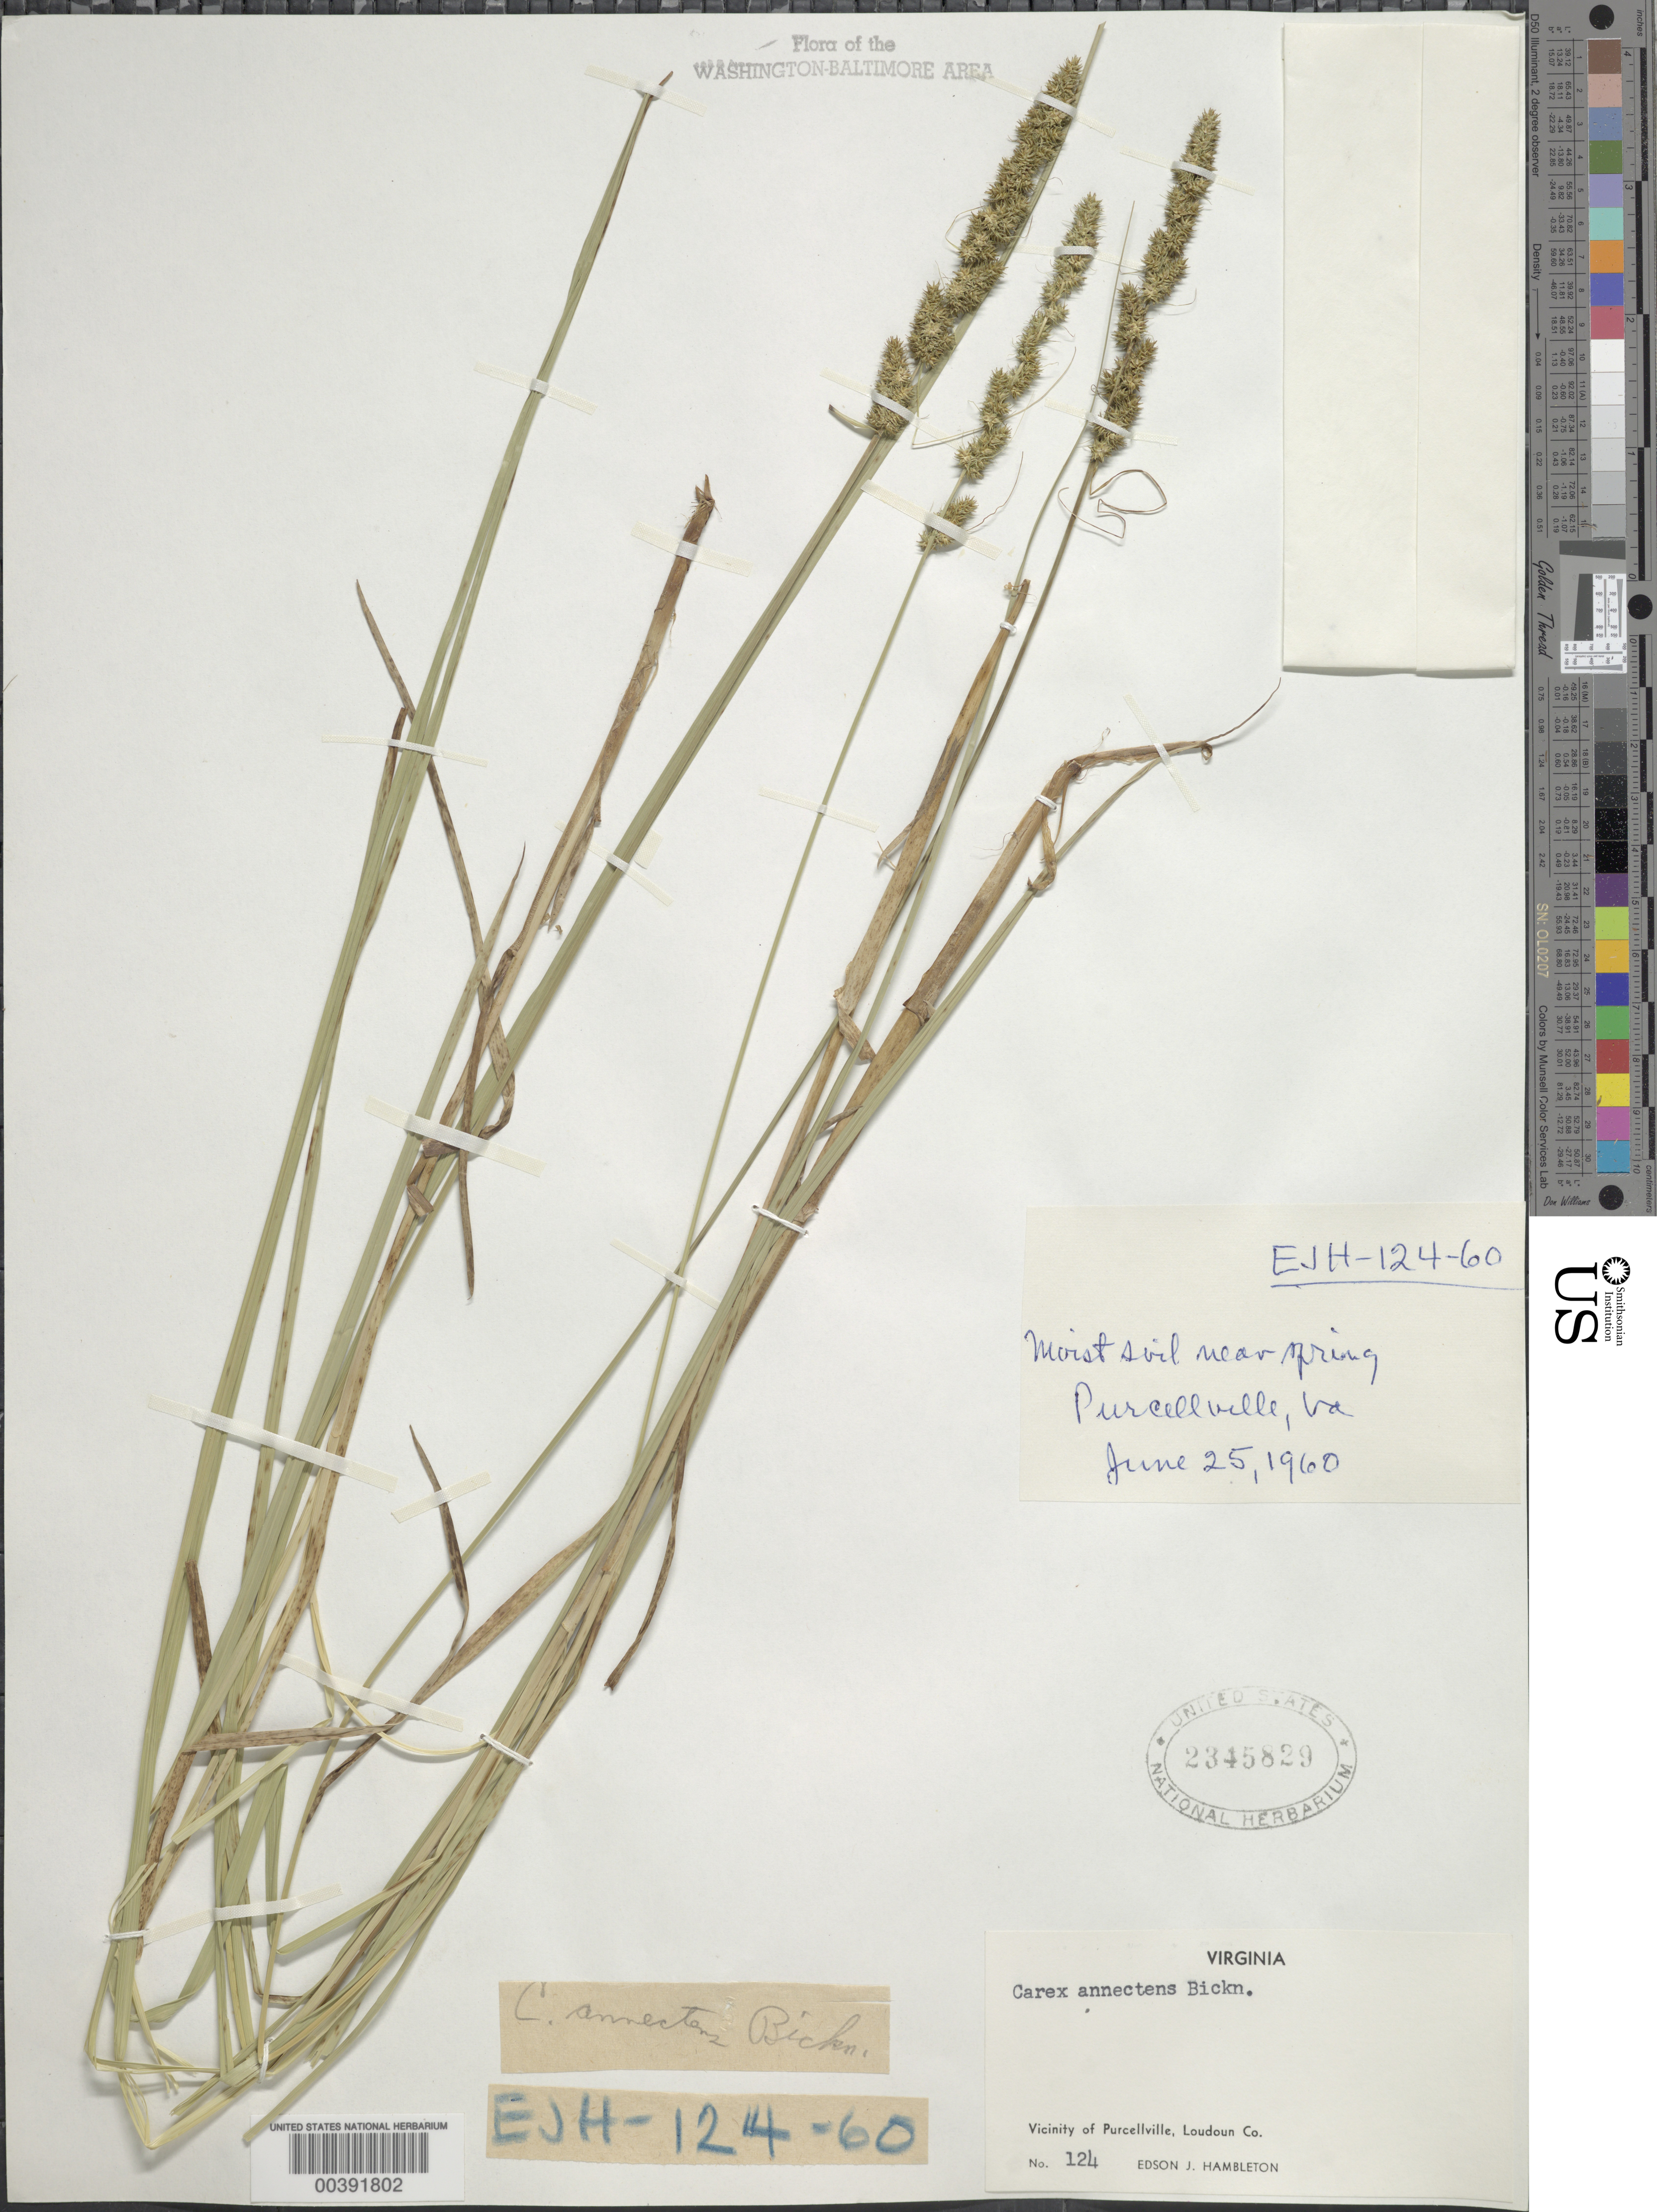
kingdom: Plantae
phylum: Tracheophyta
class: Liliopsida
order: Poales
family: Cyperaceae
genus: Carex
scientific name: Carex annectens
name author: (E.P. Bicknell) E.P. Bicknell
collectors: E. Hambleton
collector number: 124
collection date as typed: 25 Jun 1960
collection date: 1960-06-25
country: United States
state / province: Virginia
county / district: Loudoun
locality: Purcellville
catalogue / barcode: US 2345829